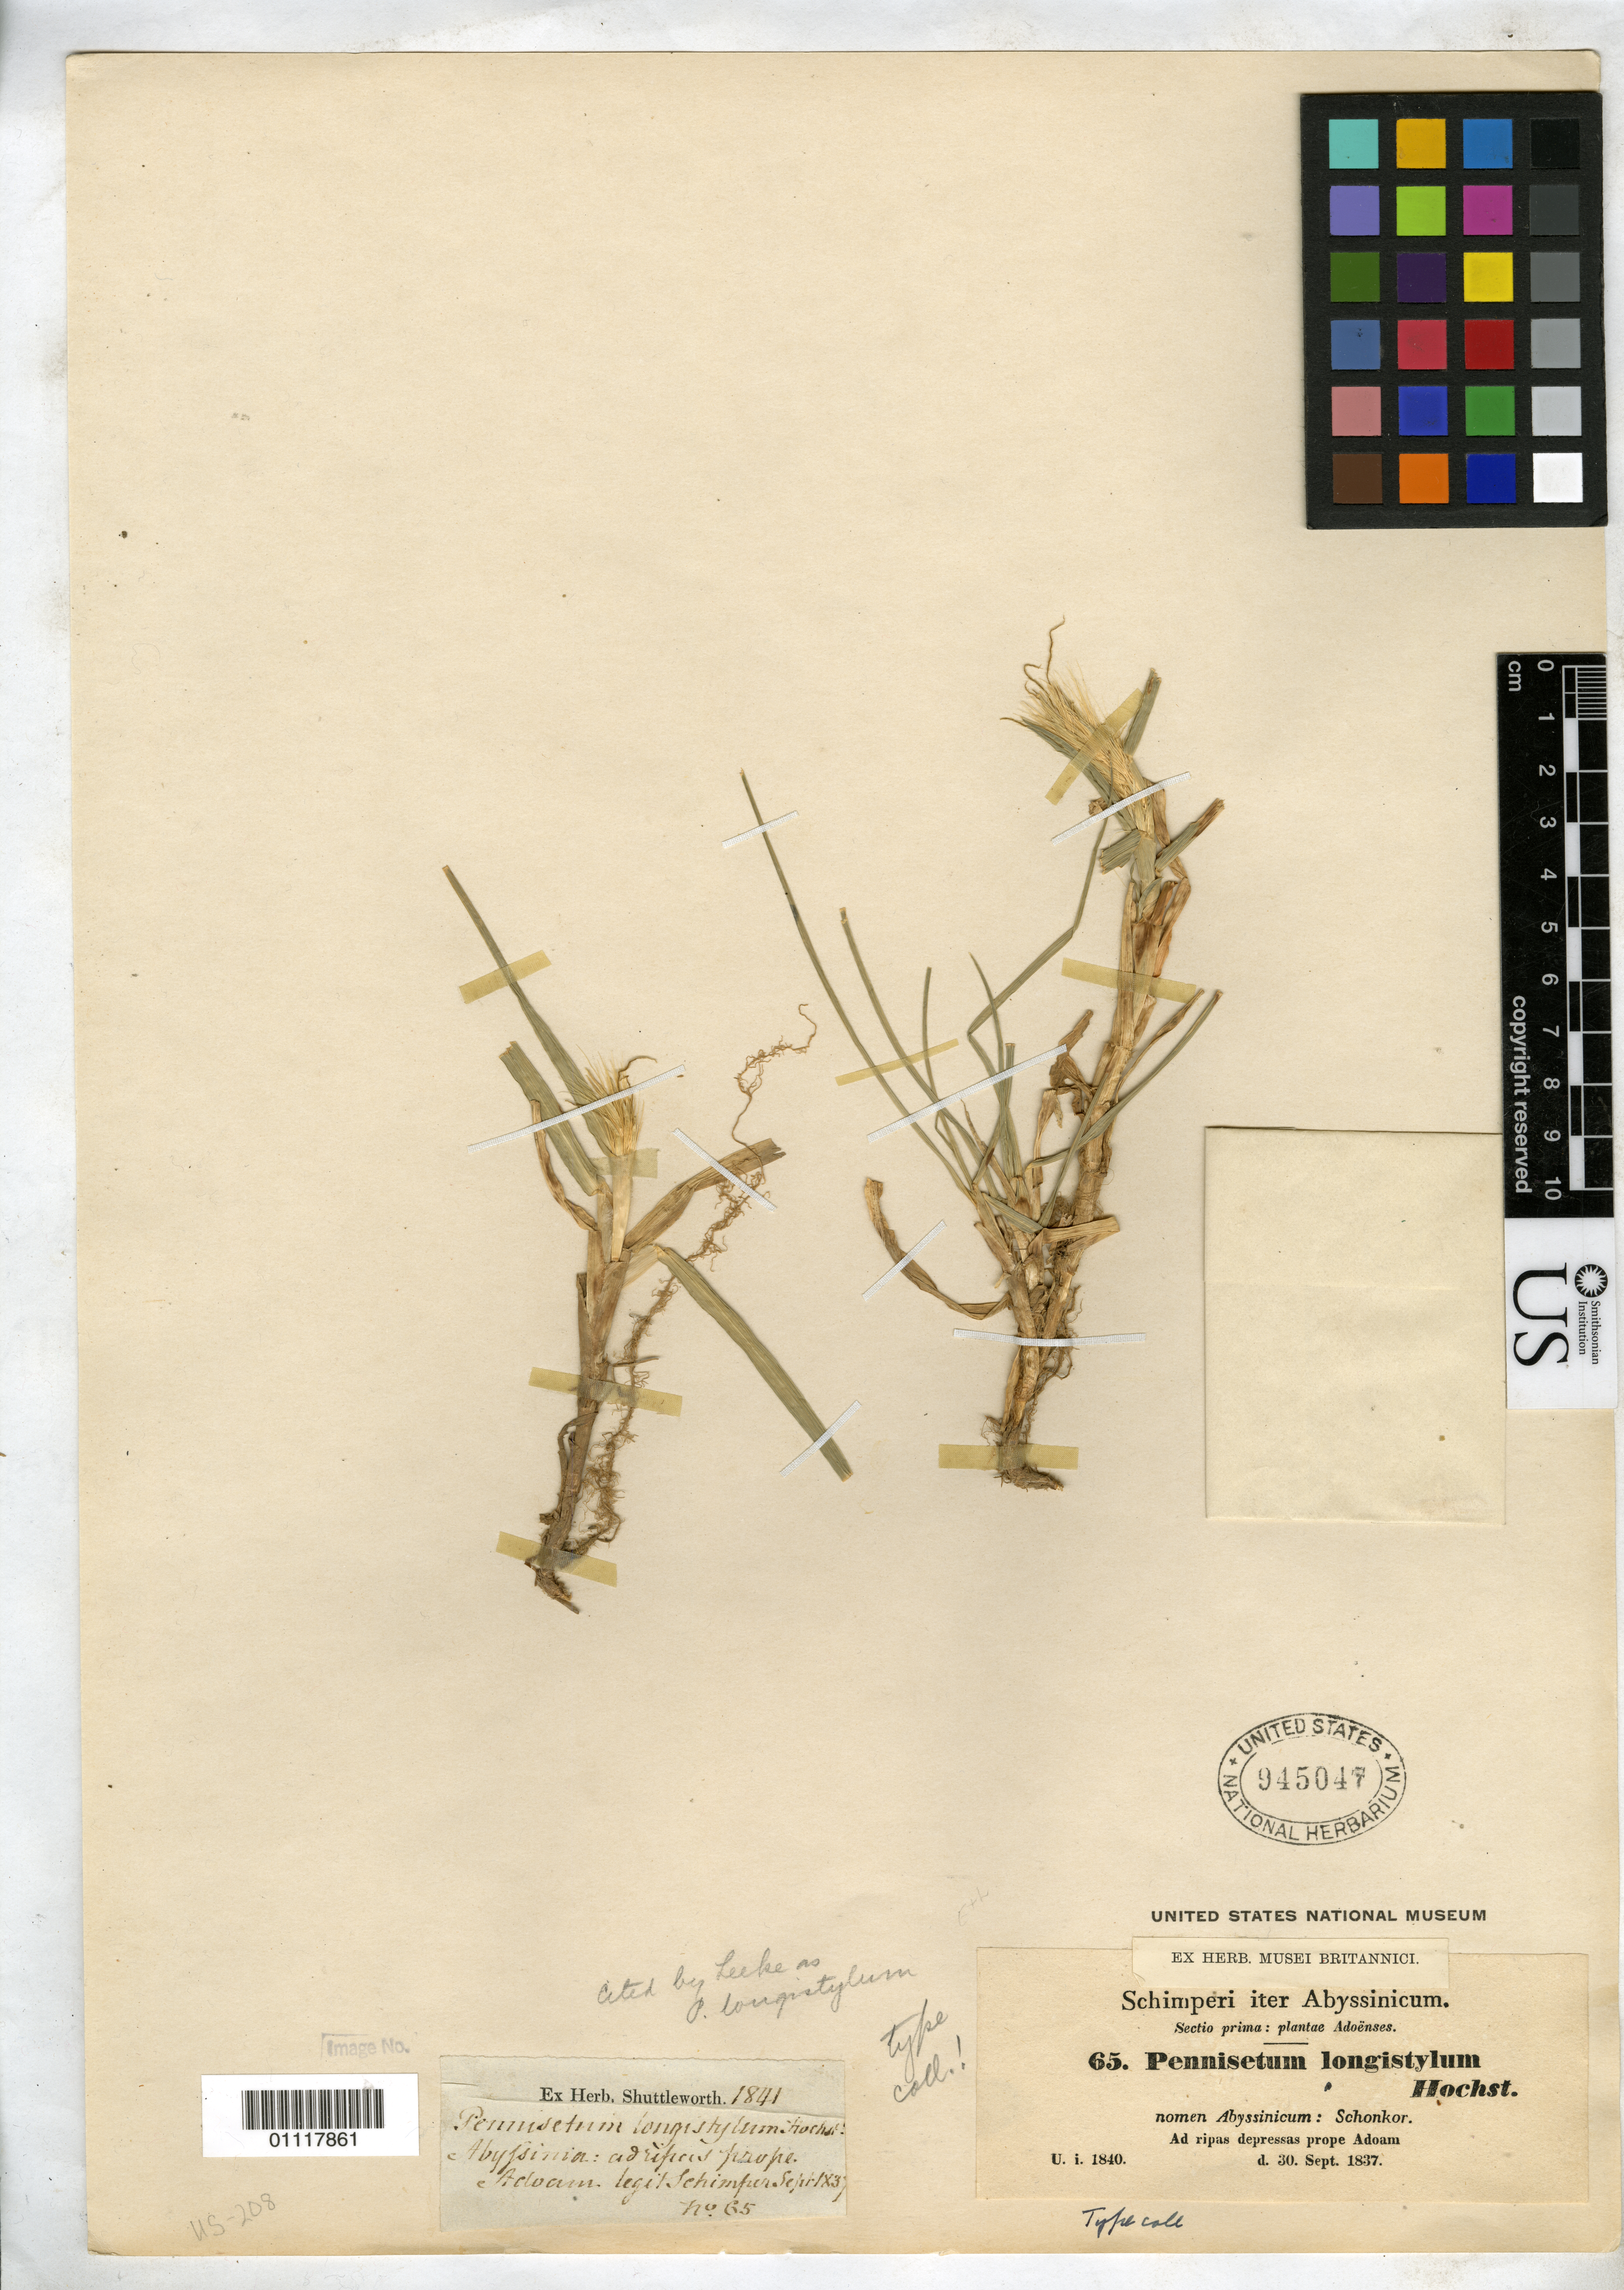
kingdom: Plantae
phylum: Tracheophyta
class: Liliopsida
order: Poales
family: Poaceae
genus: Pennisetum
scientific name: Pennisetum longistylum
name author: Hochst. ex A. Rich.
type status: Isotype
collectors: G. W. Schimper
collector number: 65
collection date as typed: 30 Sep 1837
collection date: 1837-09-30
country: Ethiopia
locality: Ad ripas depressas prope Adoam.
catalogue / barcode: US 945047